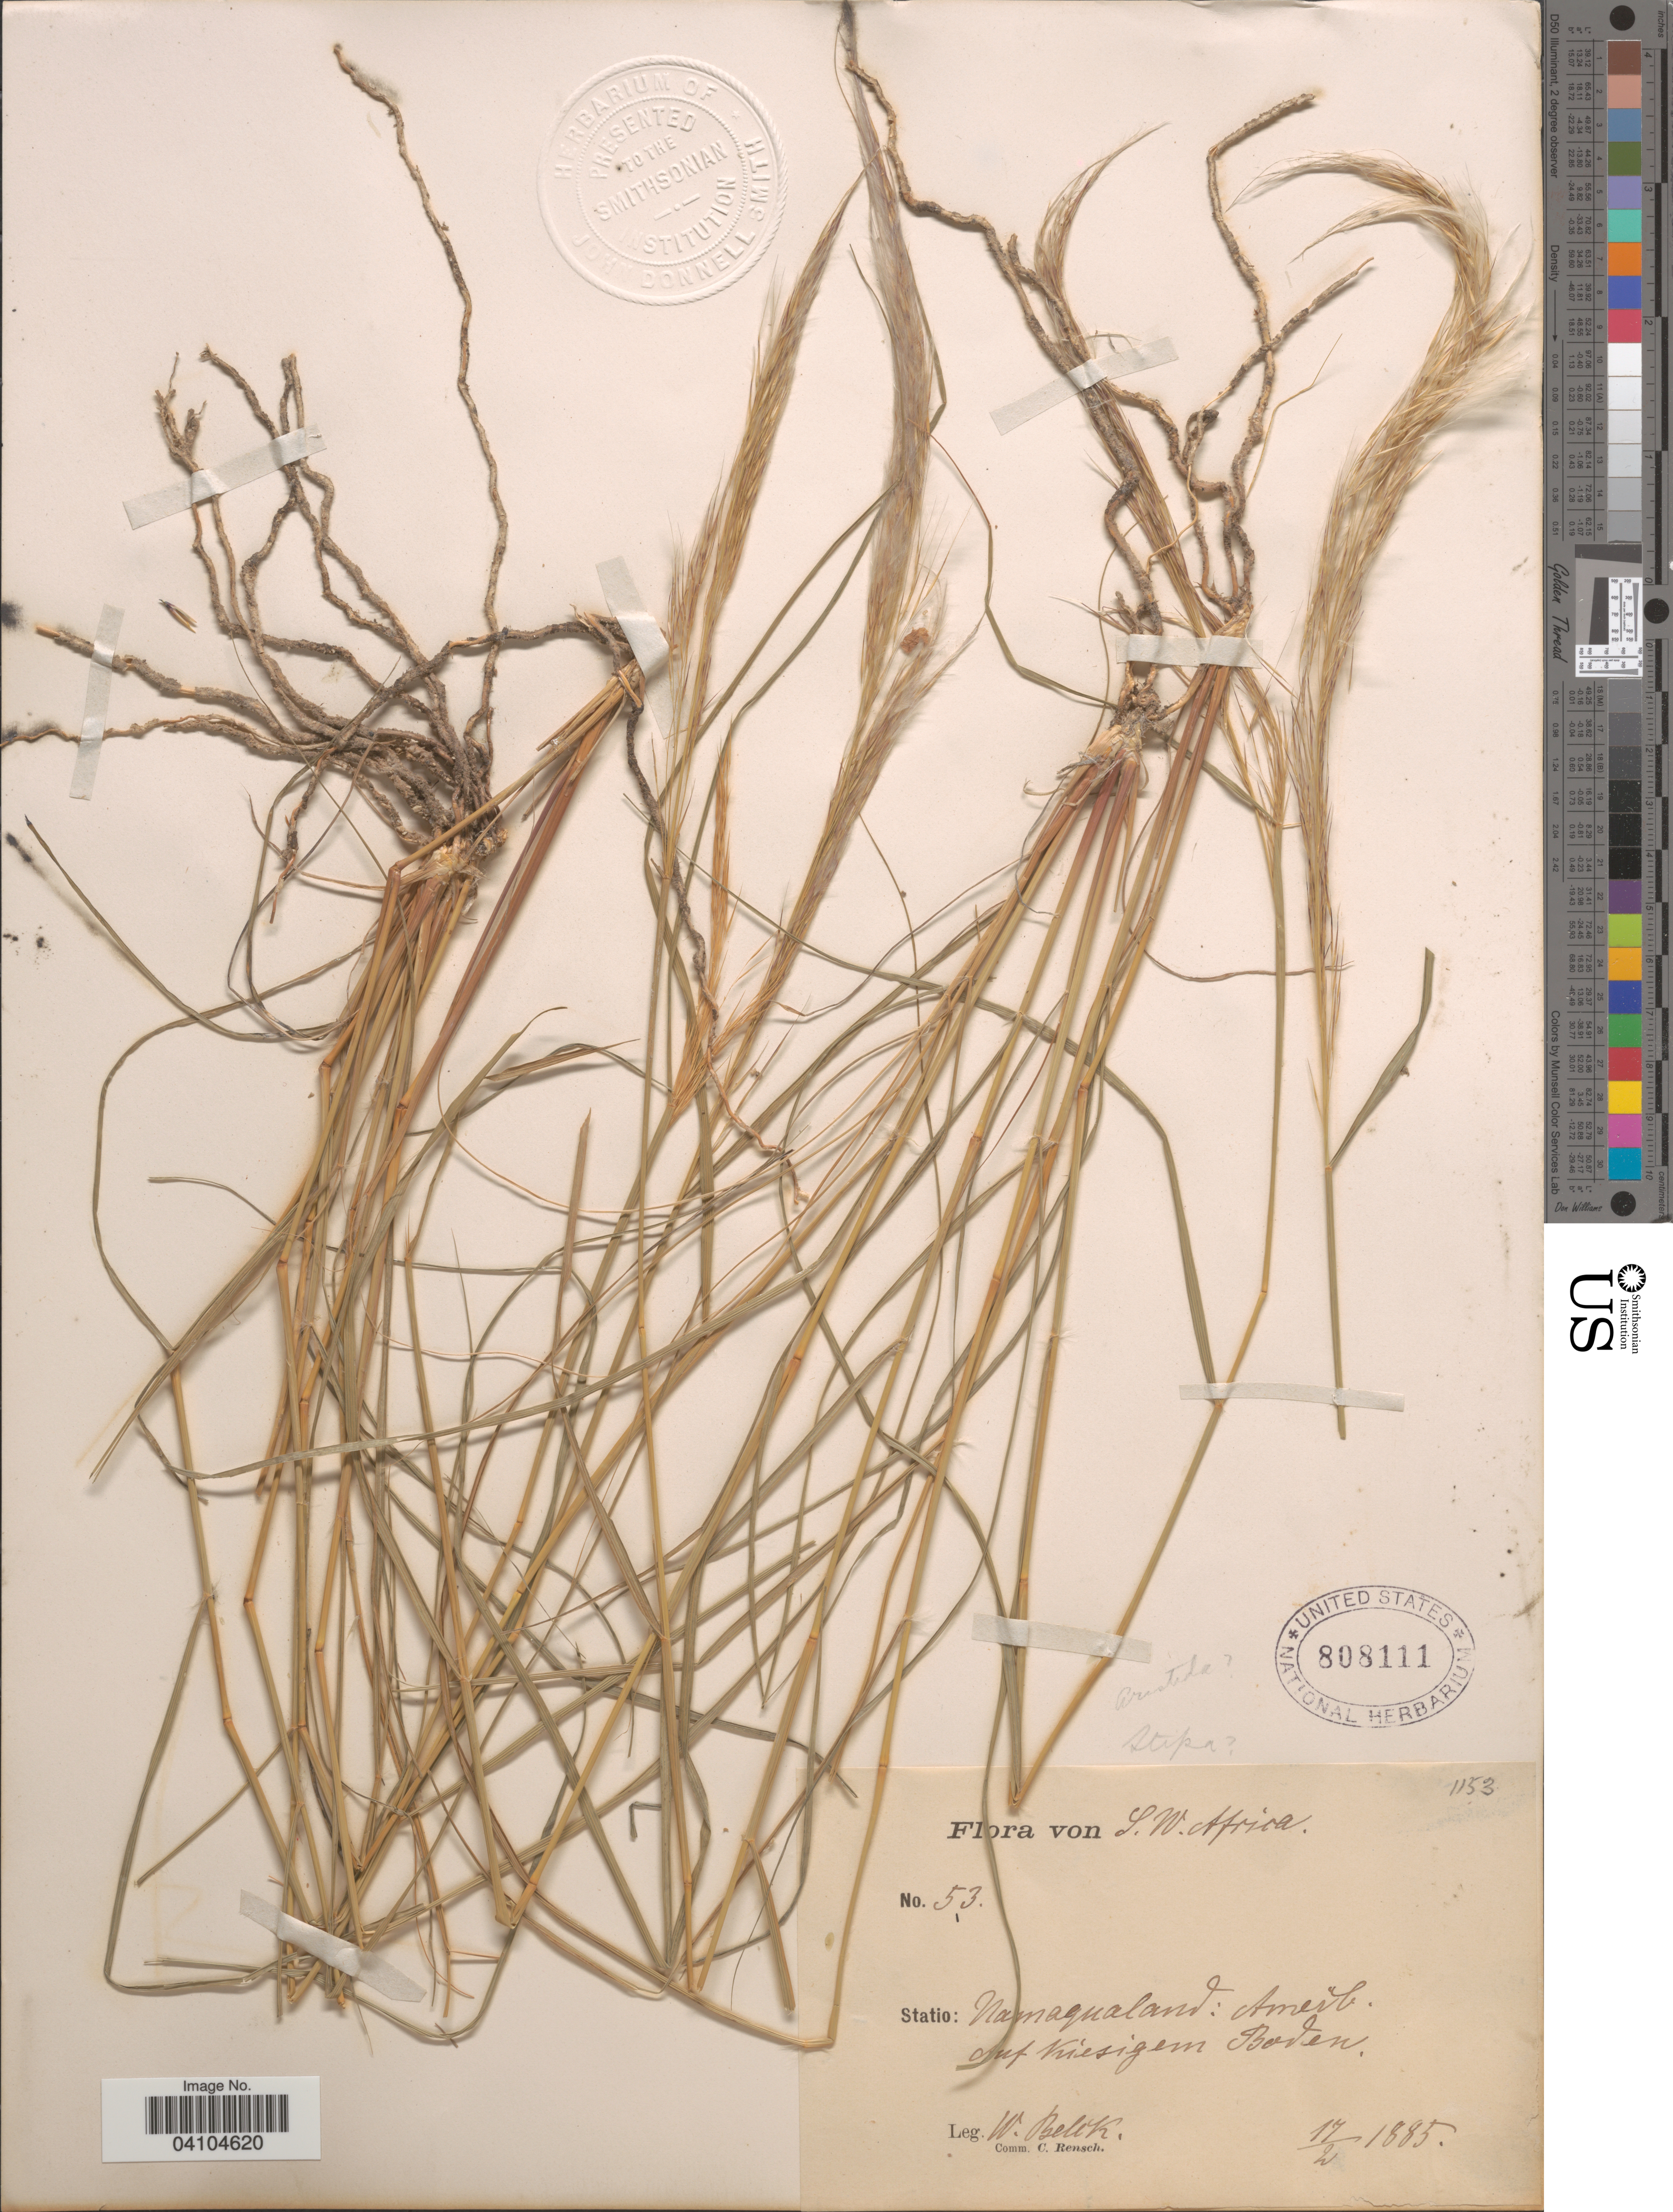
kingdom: Plantae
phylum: Tracheophyta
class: Liliopsida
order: Poales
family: Poaceae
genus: Stipagrostis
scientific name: Stipagrostis sp.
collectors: W. Belik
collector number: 53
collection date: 1885-02-17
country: Namibia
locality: S.W. Africa. Namaqualand: Amerb. Auf Kiesigem Boden.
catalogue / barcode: US 808111